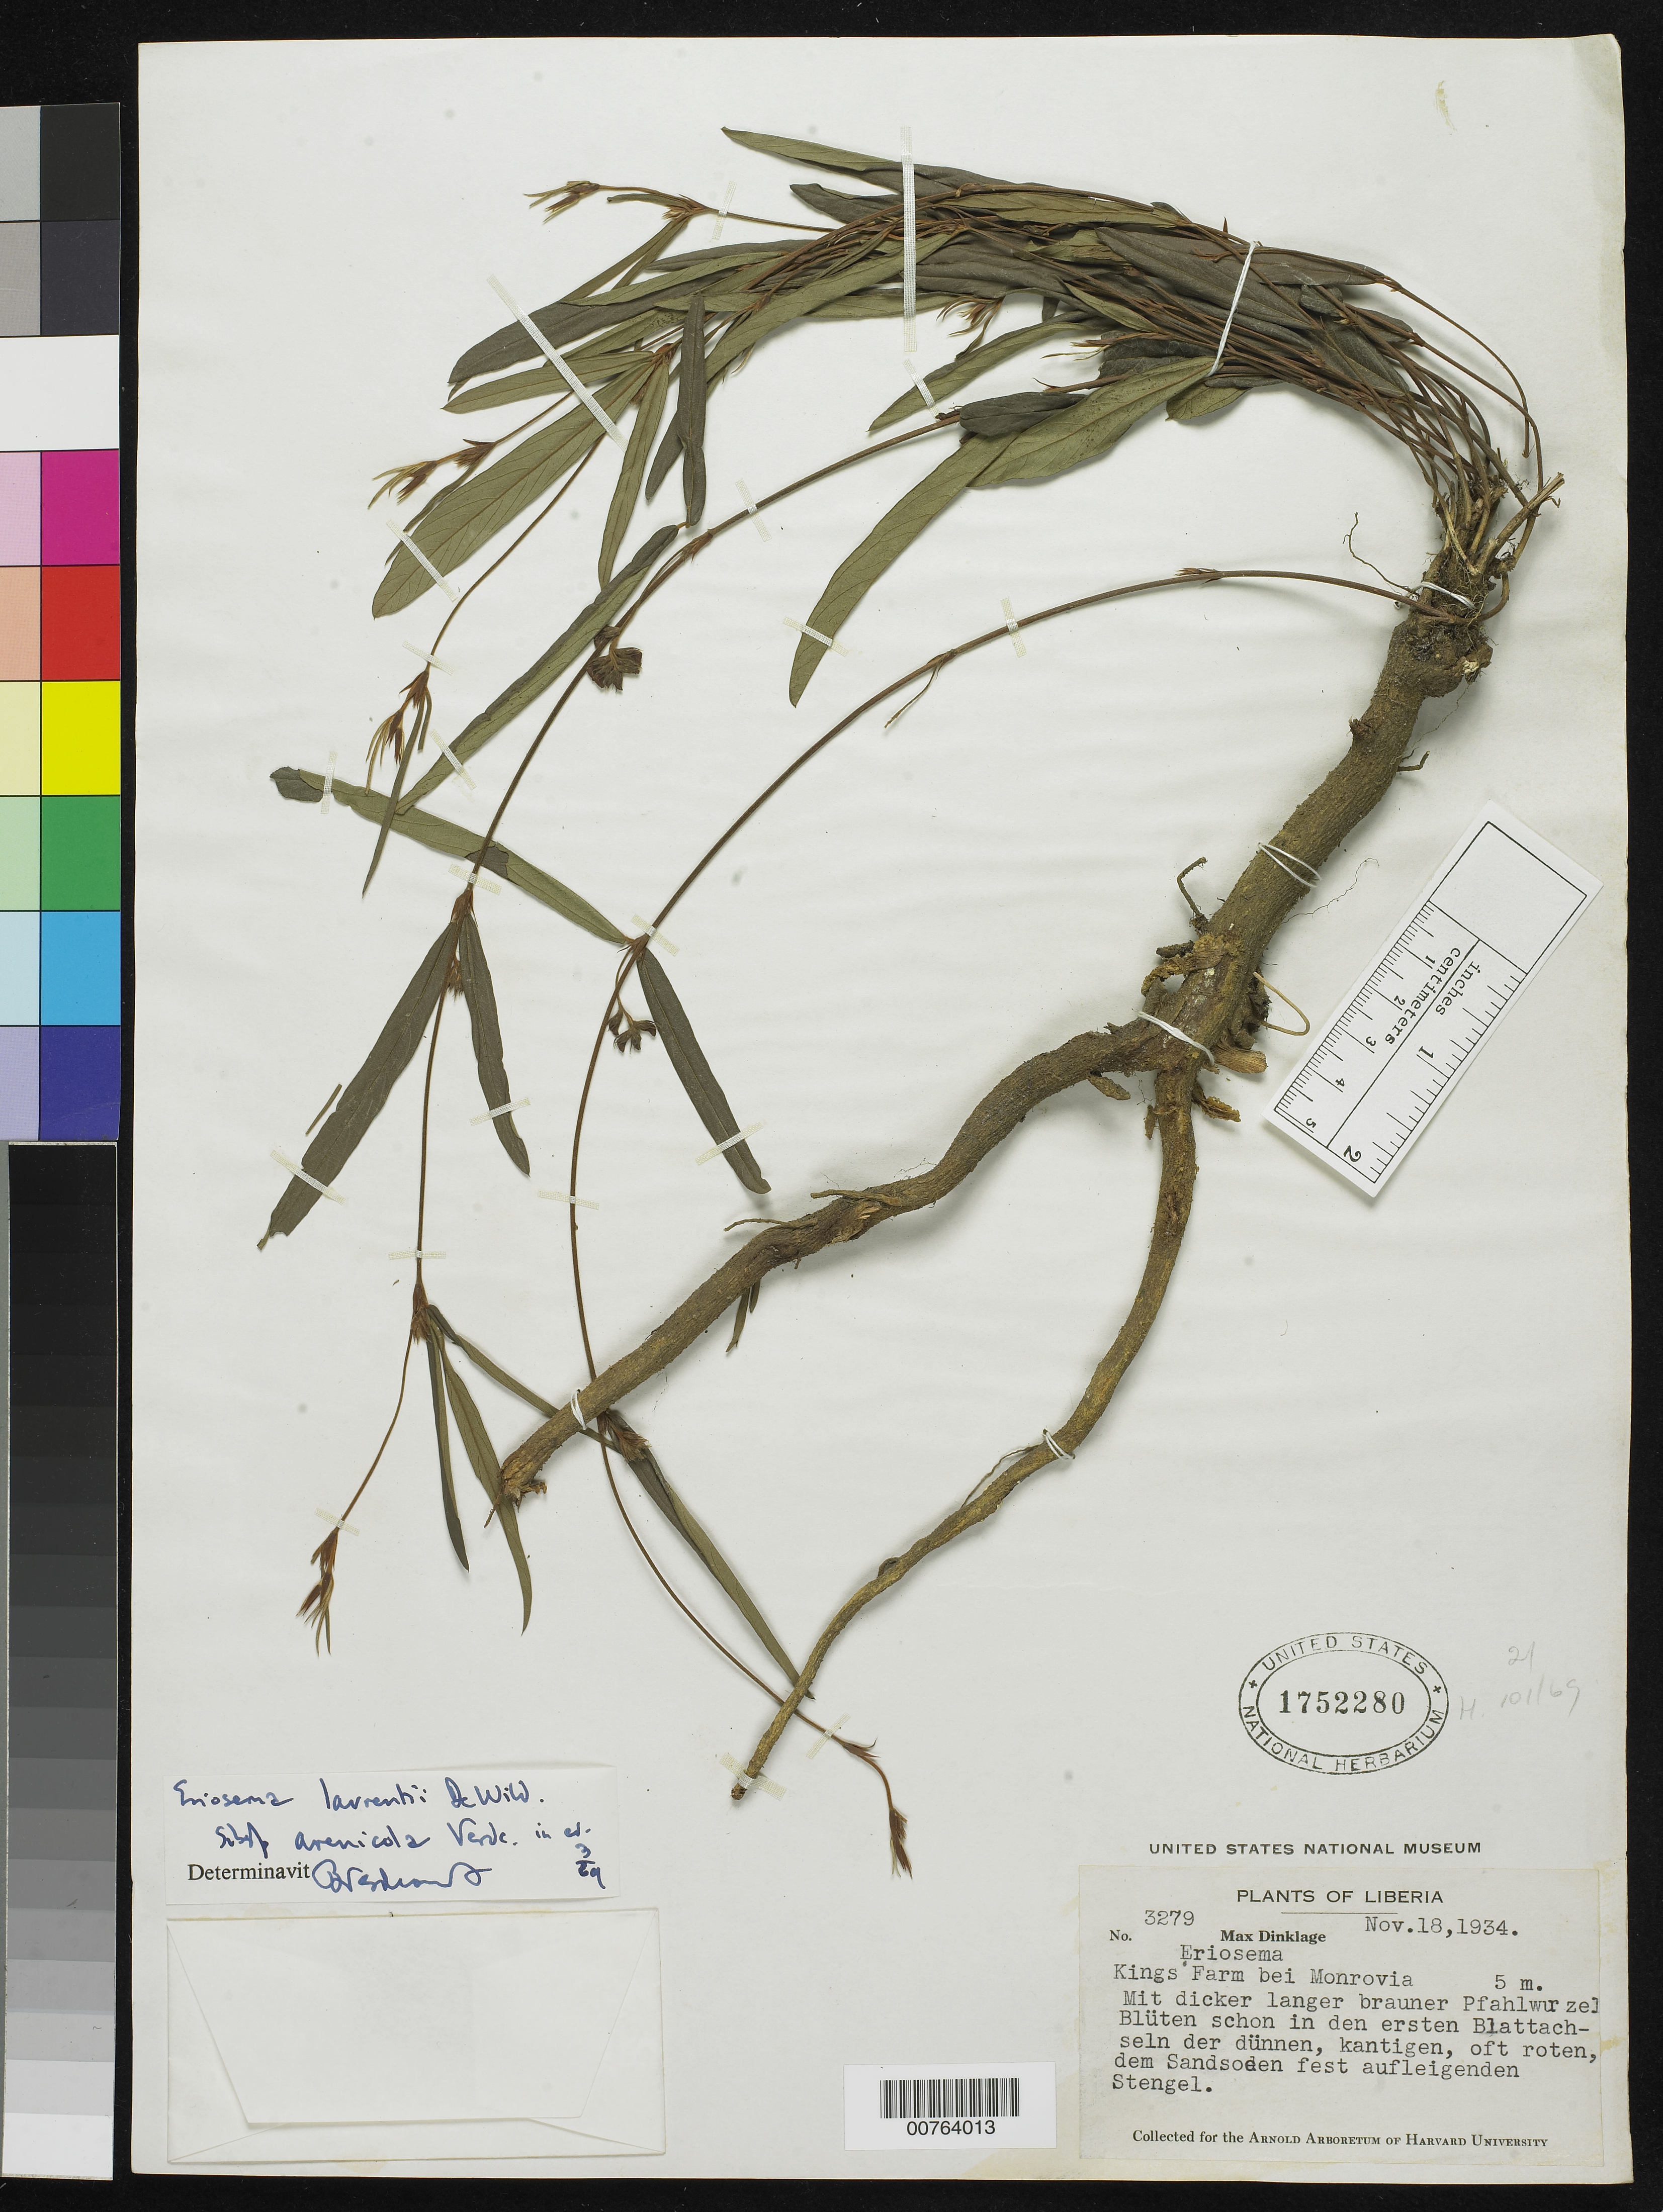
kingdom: Plantae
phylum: Tracheophyta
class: Magnoliopsida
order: Fabales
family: Fabaceae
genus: Eriosema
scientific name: Eriosema laurentii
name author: De Wild.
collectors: M. Dinklage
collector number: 3279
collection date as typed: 18 Nov 1934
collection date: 1934-11-18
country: Liberia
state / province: Montserrado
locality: Kings Farm bei Monrovia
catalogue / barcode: US 1752280